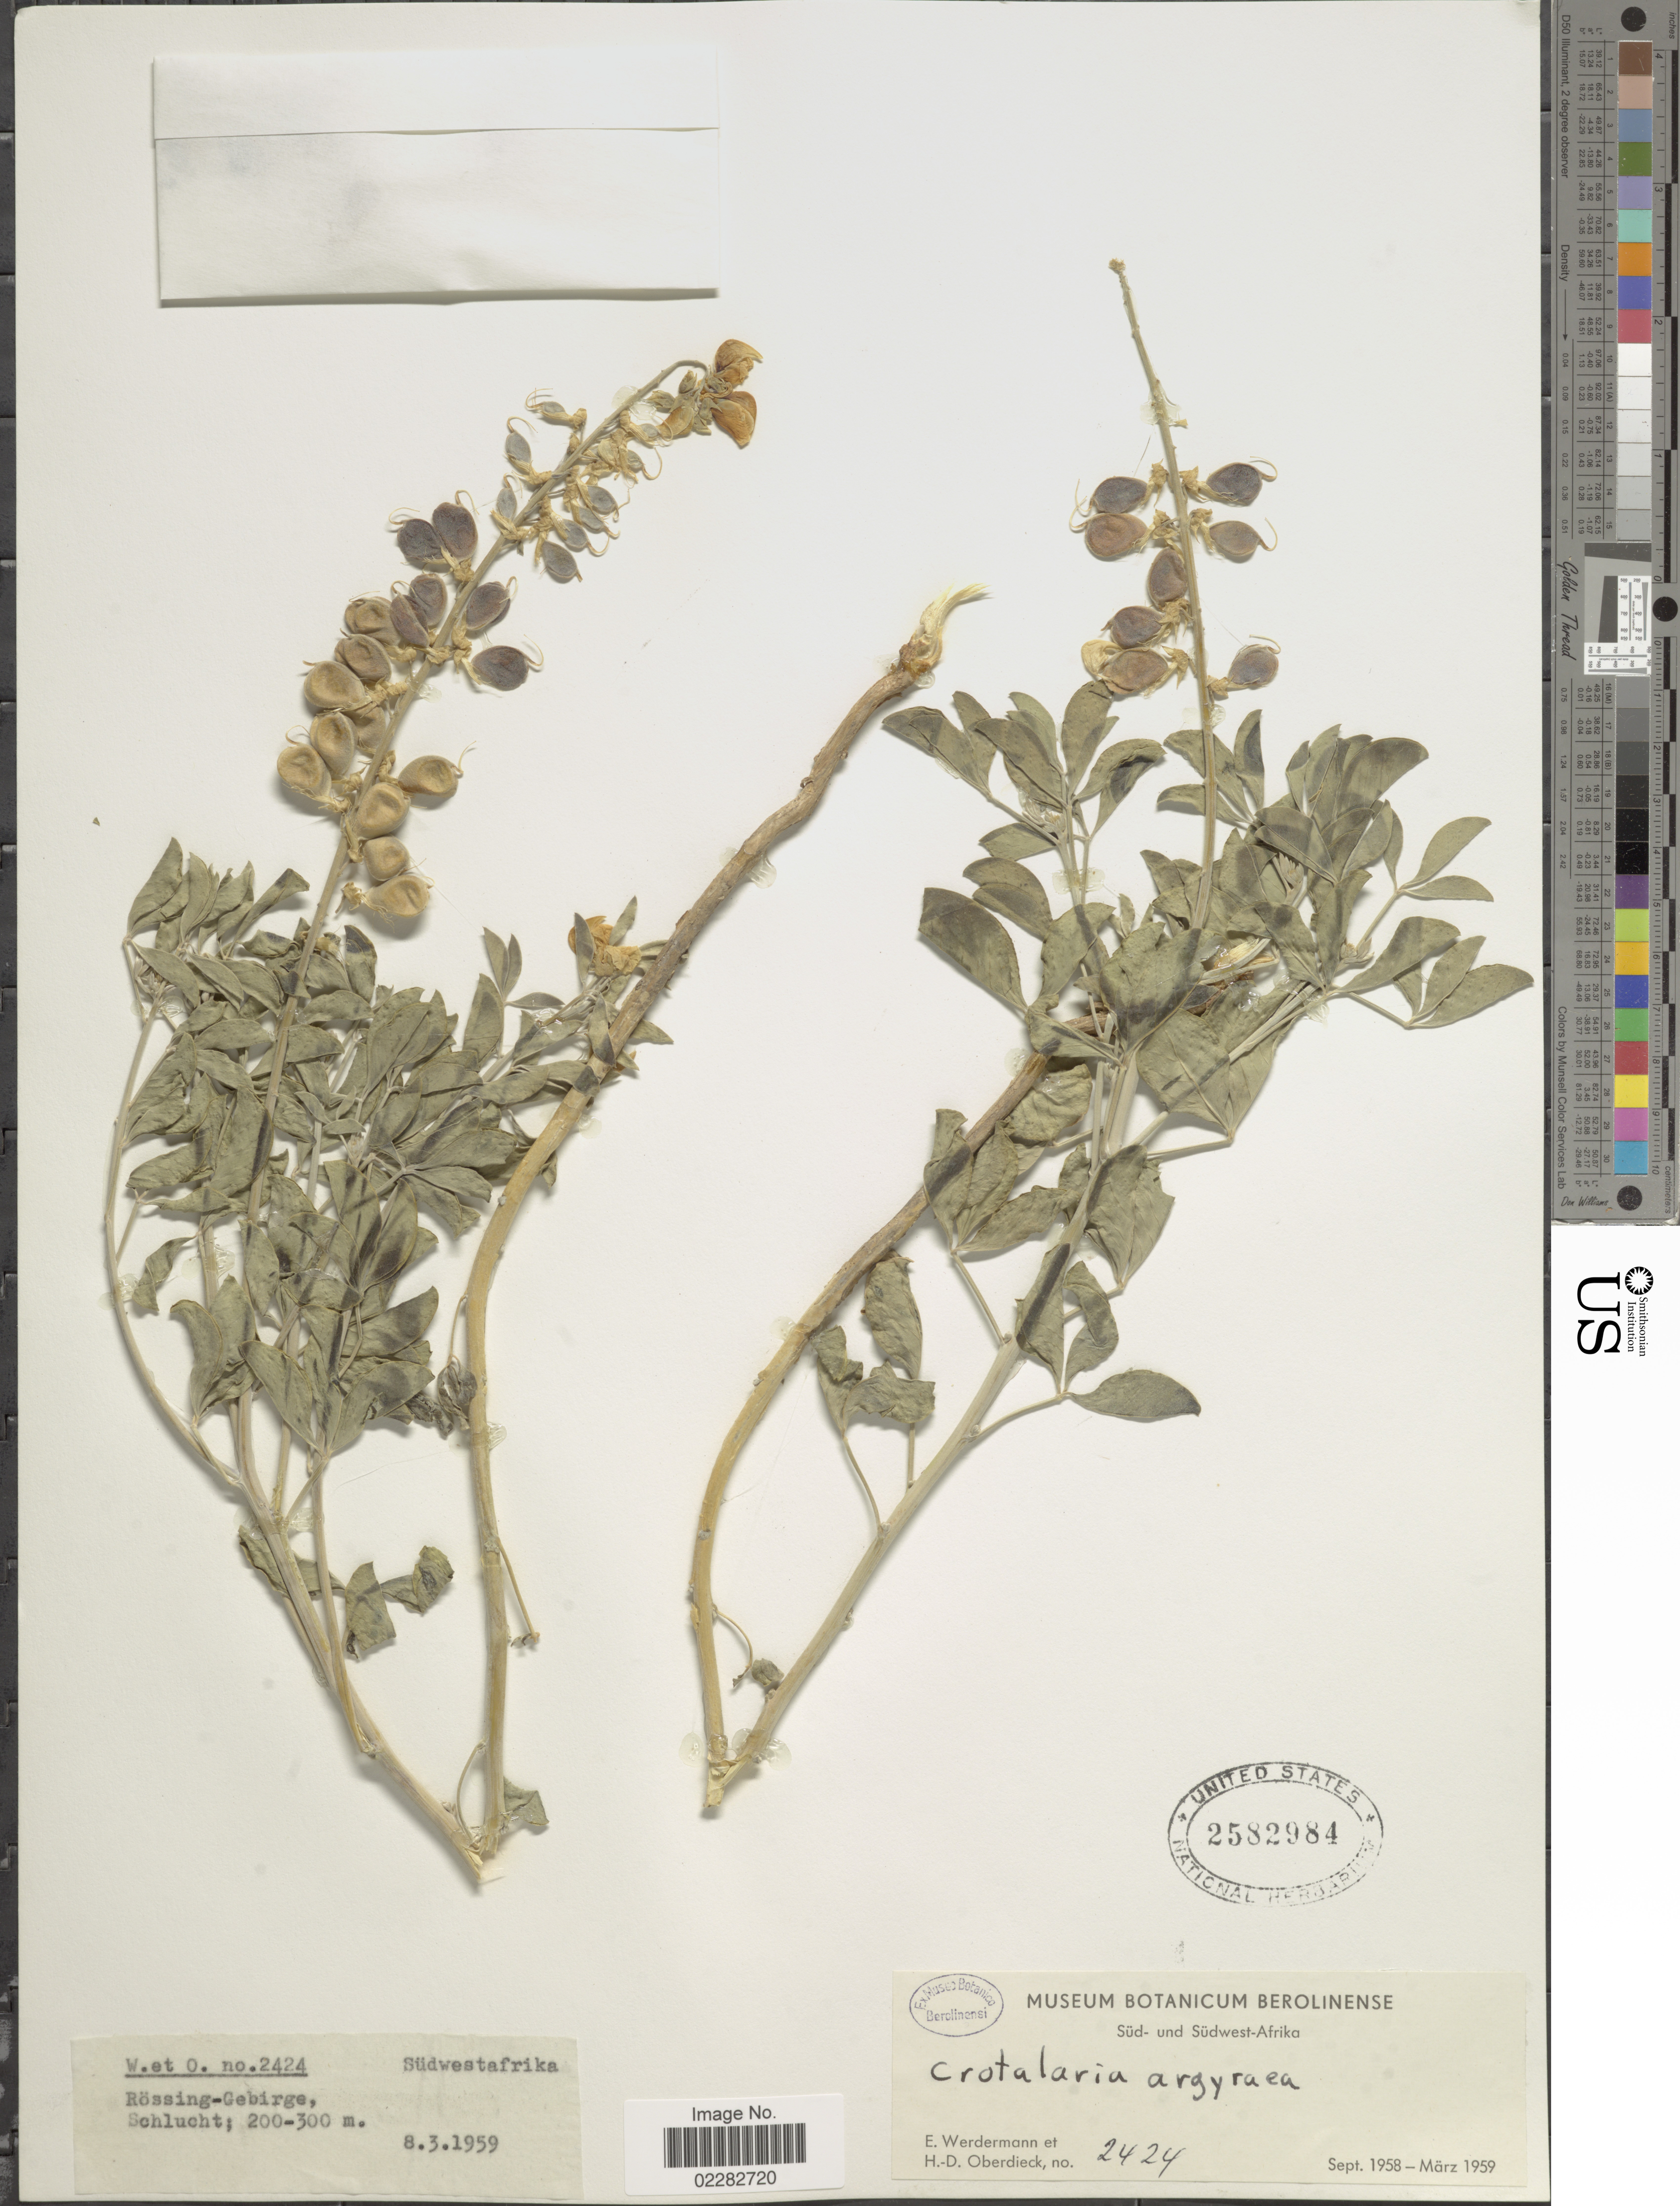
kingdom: Plantae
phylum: Tracheophyta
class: Magnoliopsida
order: Fabales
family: Fabaceae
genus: Crotalaria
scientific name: Crotalaria argyraea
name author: Franch.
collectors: E. Werdermann & H. Oberdieck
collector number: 2424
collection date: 1958-09/1959-03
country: Namibia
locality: Südwestafrika, Rössing-Gebirge, Schlucht. Sud- und Sudwest Afrika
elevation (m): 200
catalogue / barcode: US 2582984